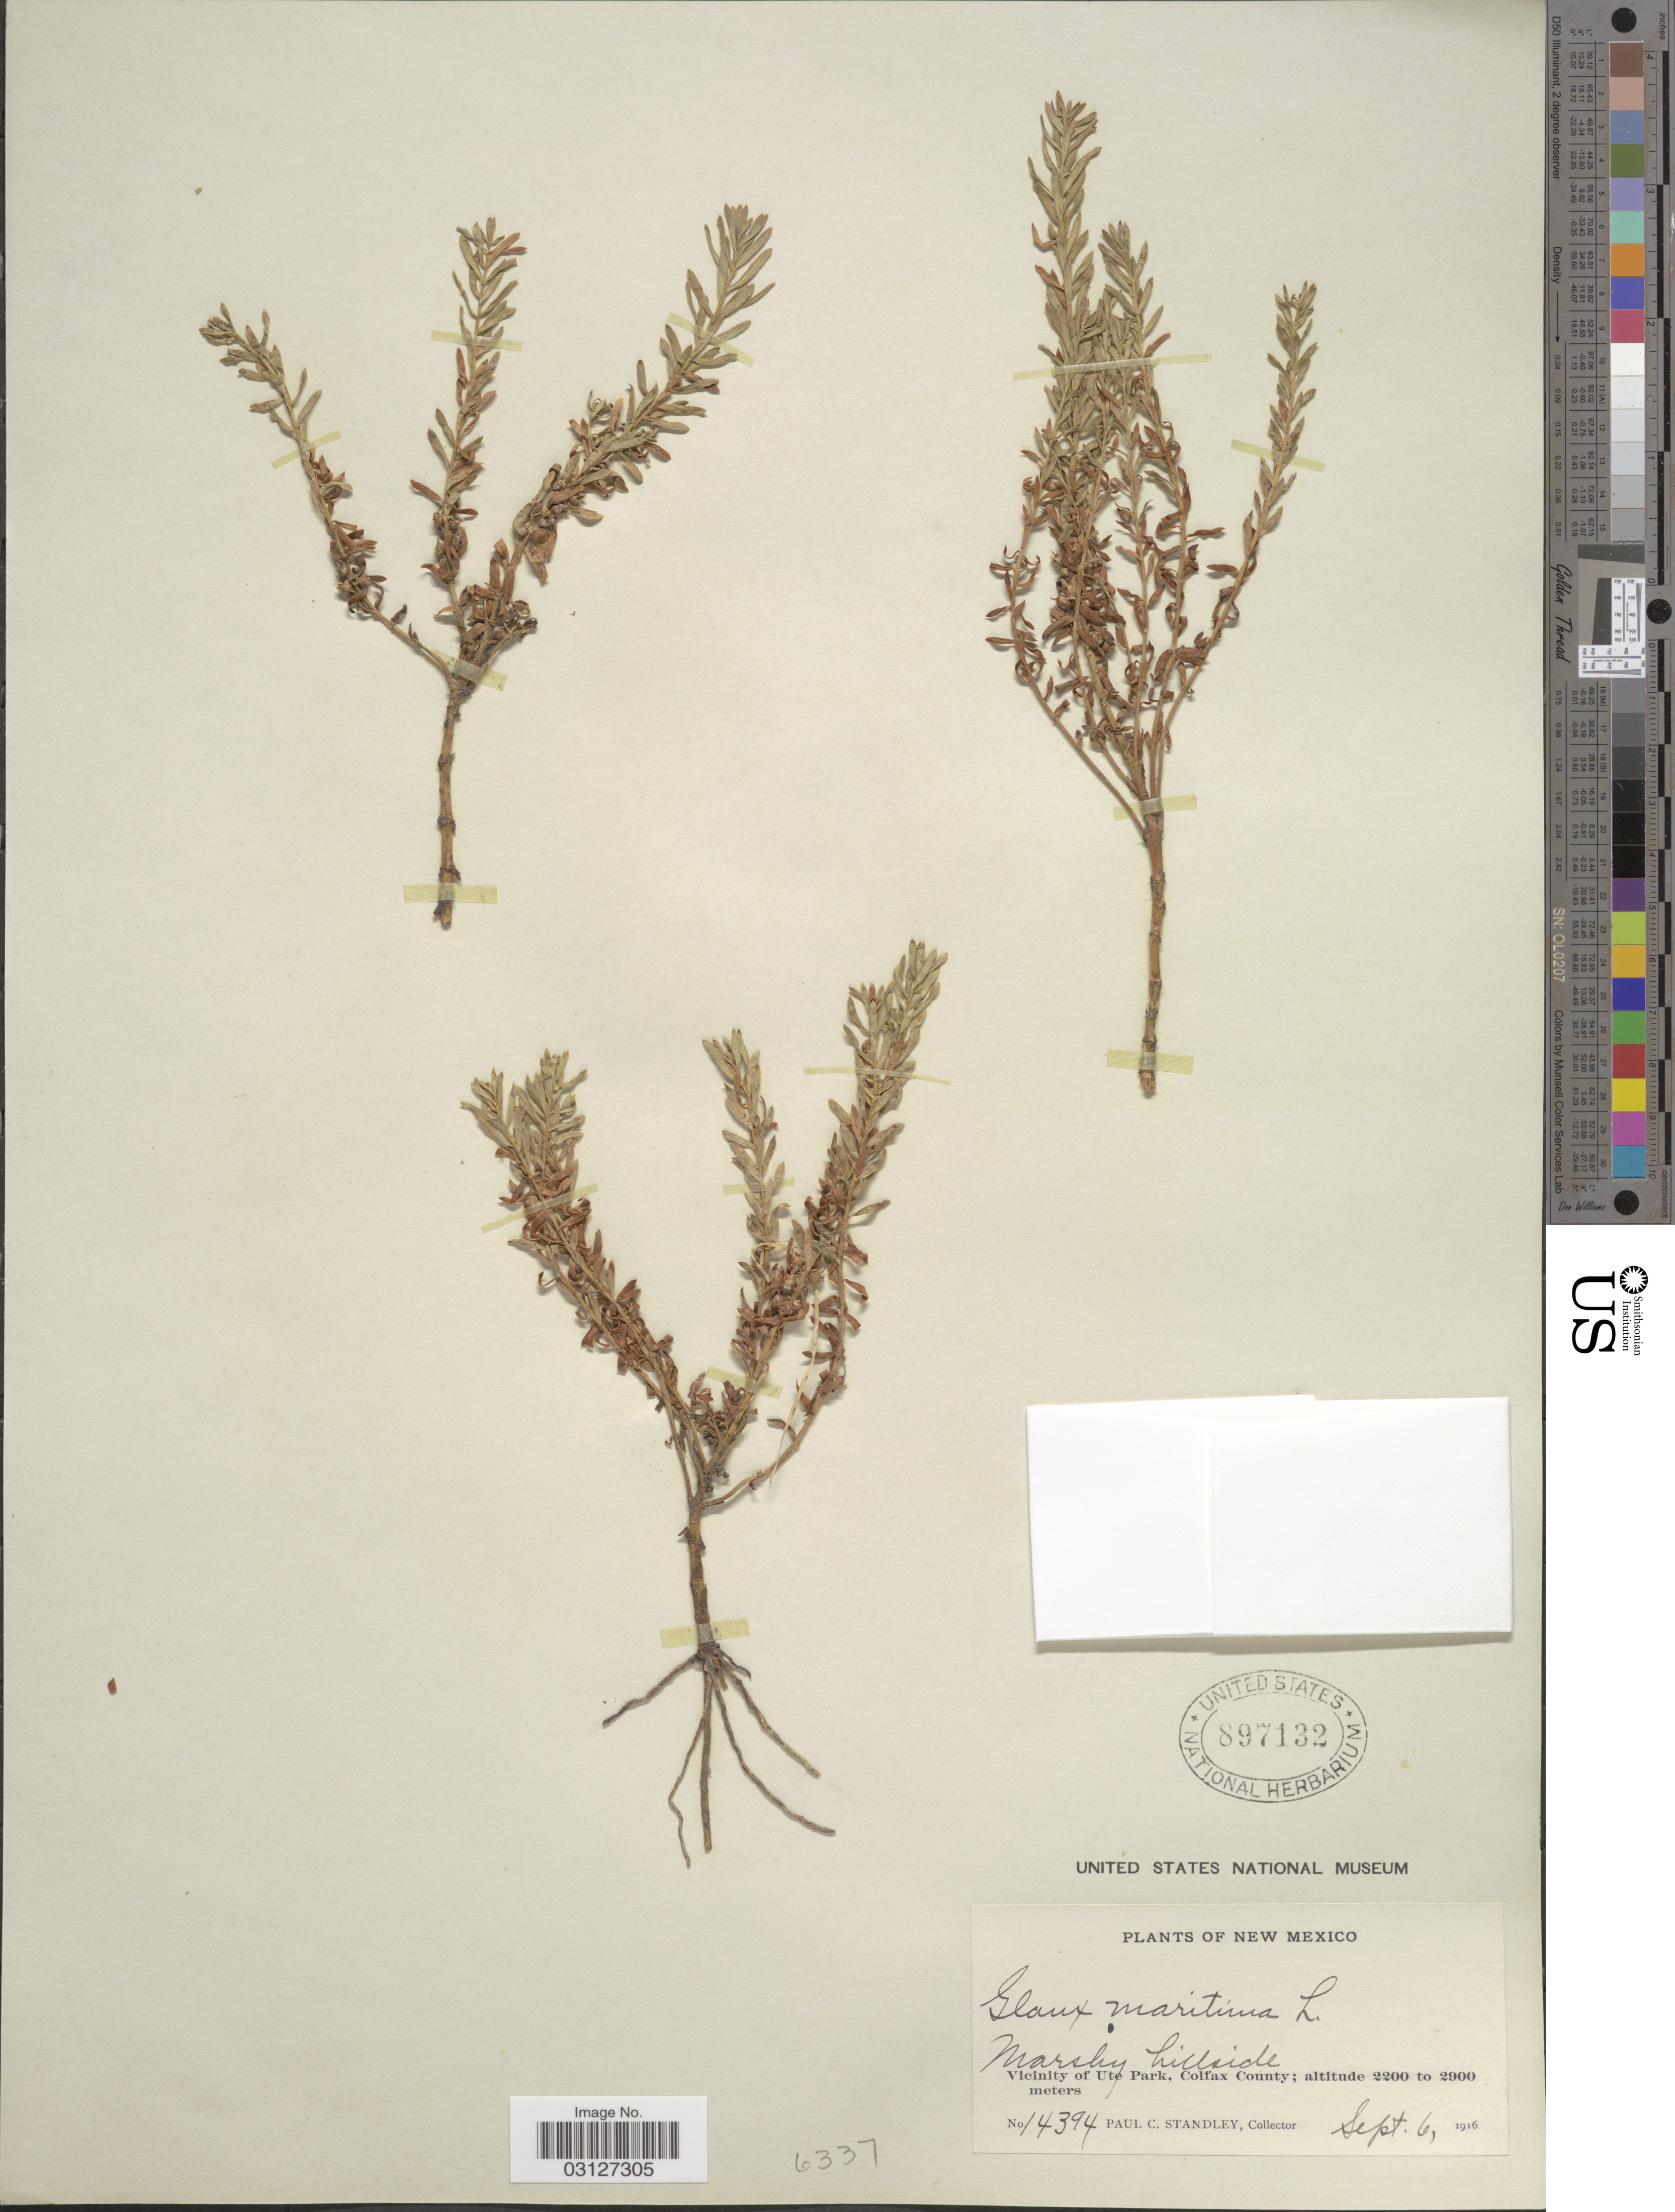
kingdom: Plantae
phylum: Tracheophyta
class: Magnoliopsida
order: Ericales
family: Primulaceae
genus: Glaux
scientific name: Glaux maritima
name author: L.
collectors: P. C. Standley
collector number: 14394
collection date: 1916-09-06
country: United States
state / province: New Mexico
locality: Vicinity of Ute Park, Colfax County.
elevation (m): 2200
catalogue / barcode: US 897132